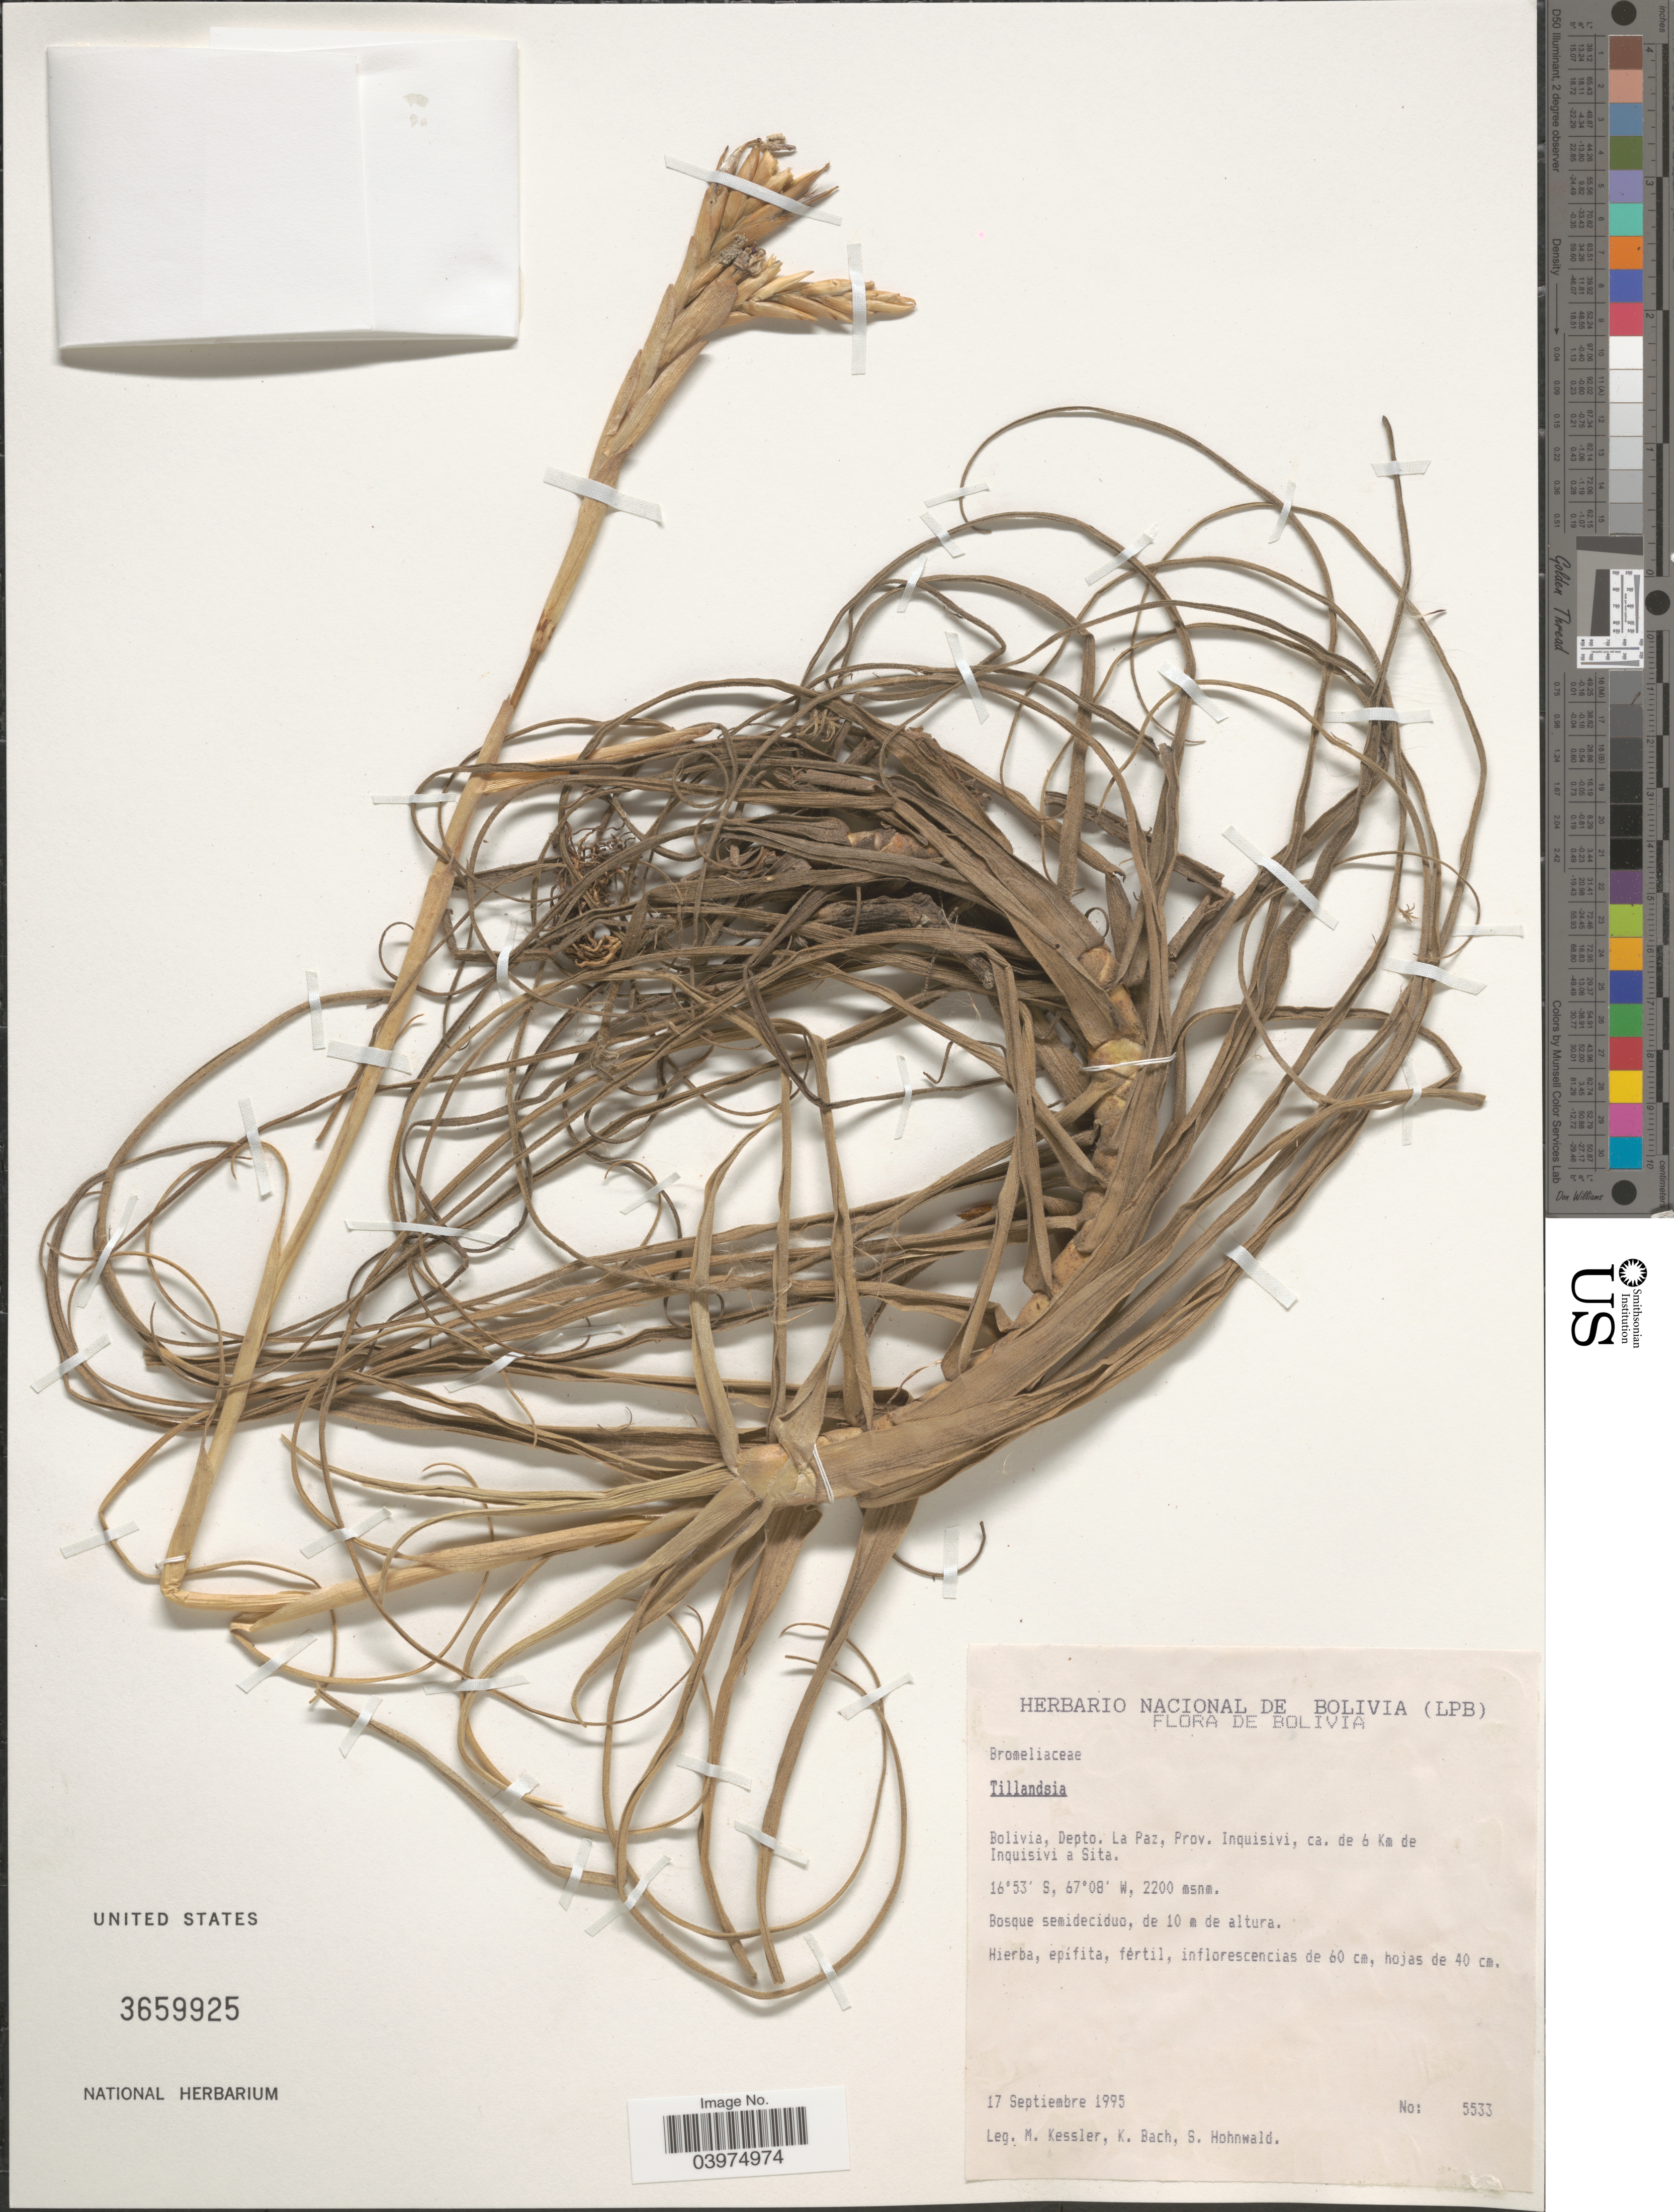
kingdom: Plantae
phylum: Tracheophyta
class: Liliopsida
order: Poales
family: Bromeliaceae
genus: Tillandsia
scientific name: Tillandsia sp.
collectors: M. Kessler, K. Bach & S. Hohnwald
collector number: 5533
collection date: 1995-09-17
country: Bolivia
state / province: La Paz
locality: Depto. La Paz, Prov. Inquisivi, ca. de 6 Km de Inquisivi a Sita.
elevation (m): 2200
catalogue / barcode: US 3659925